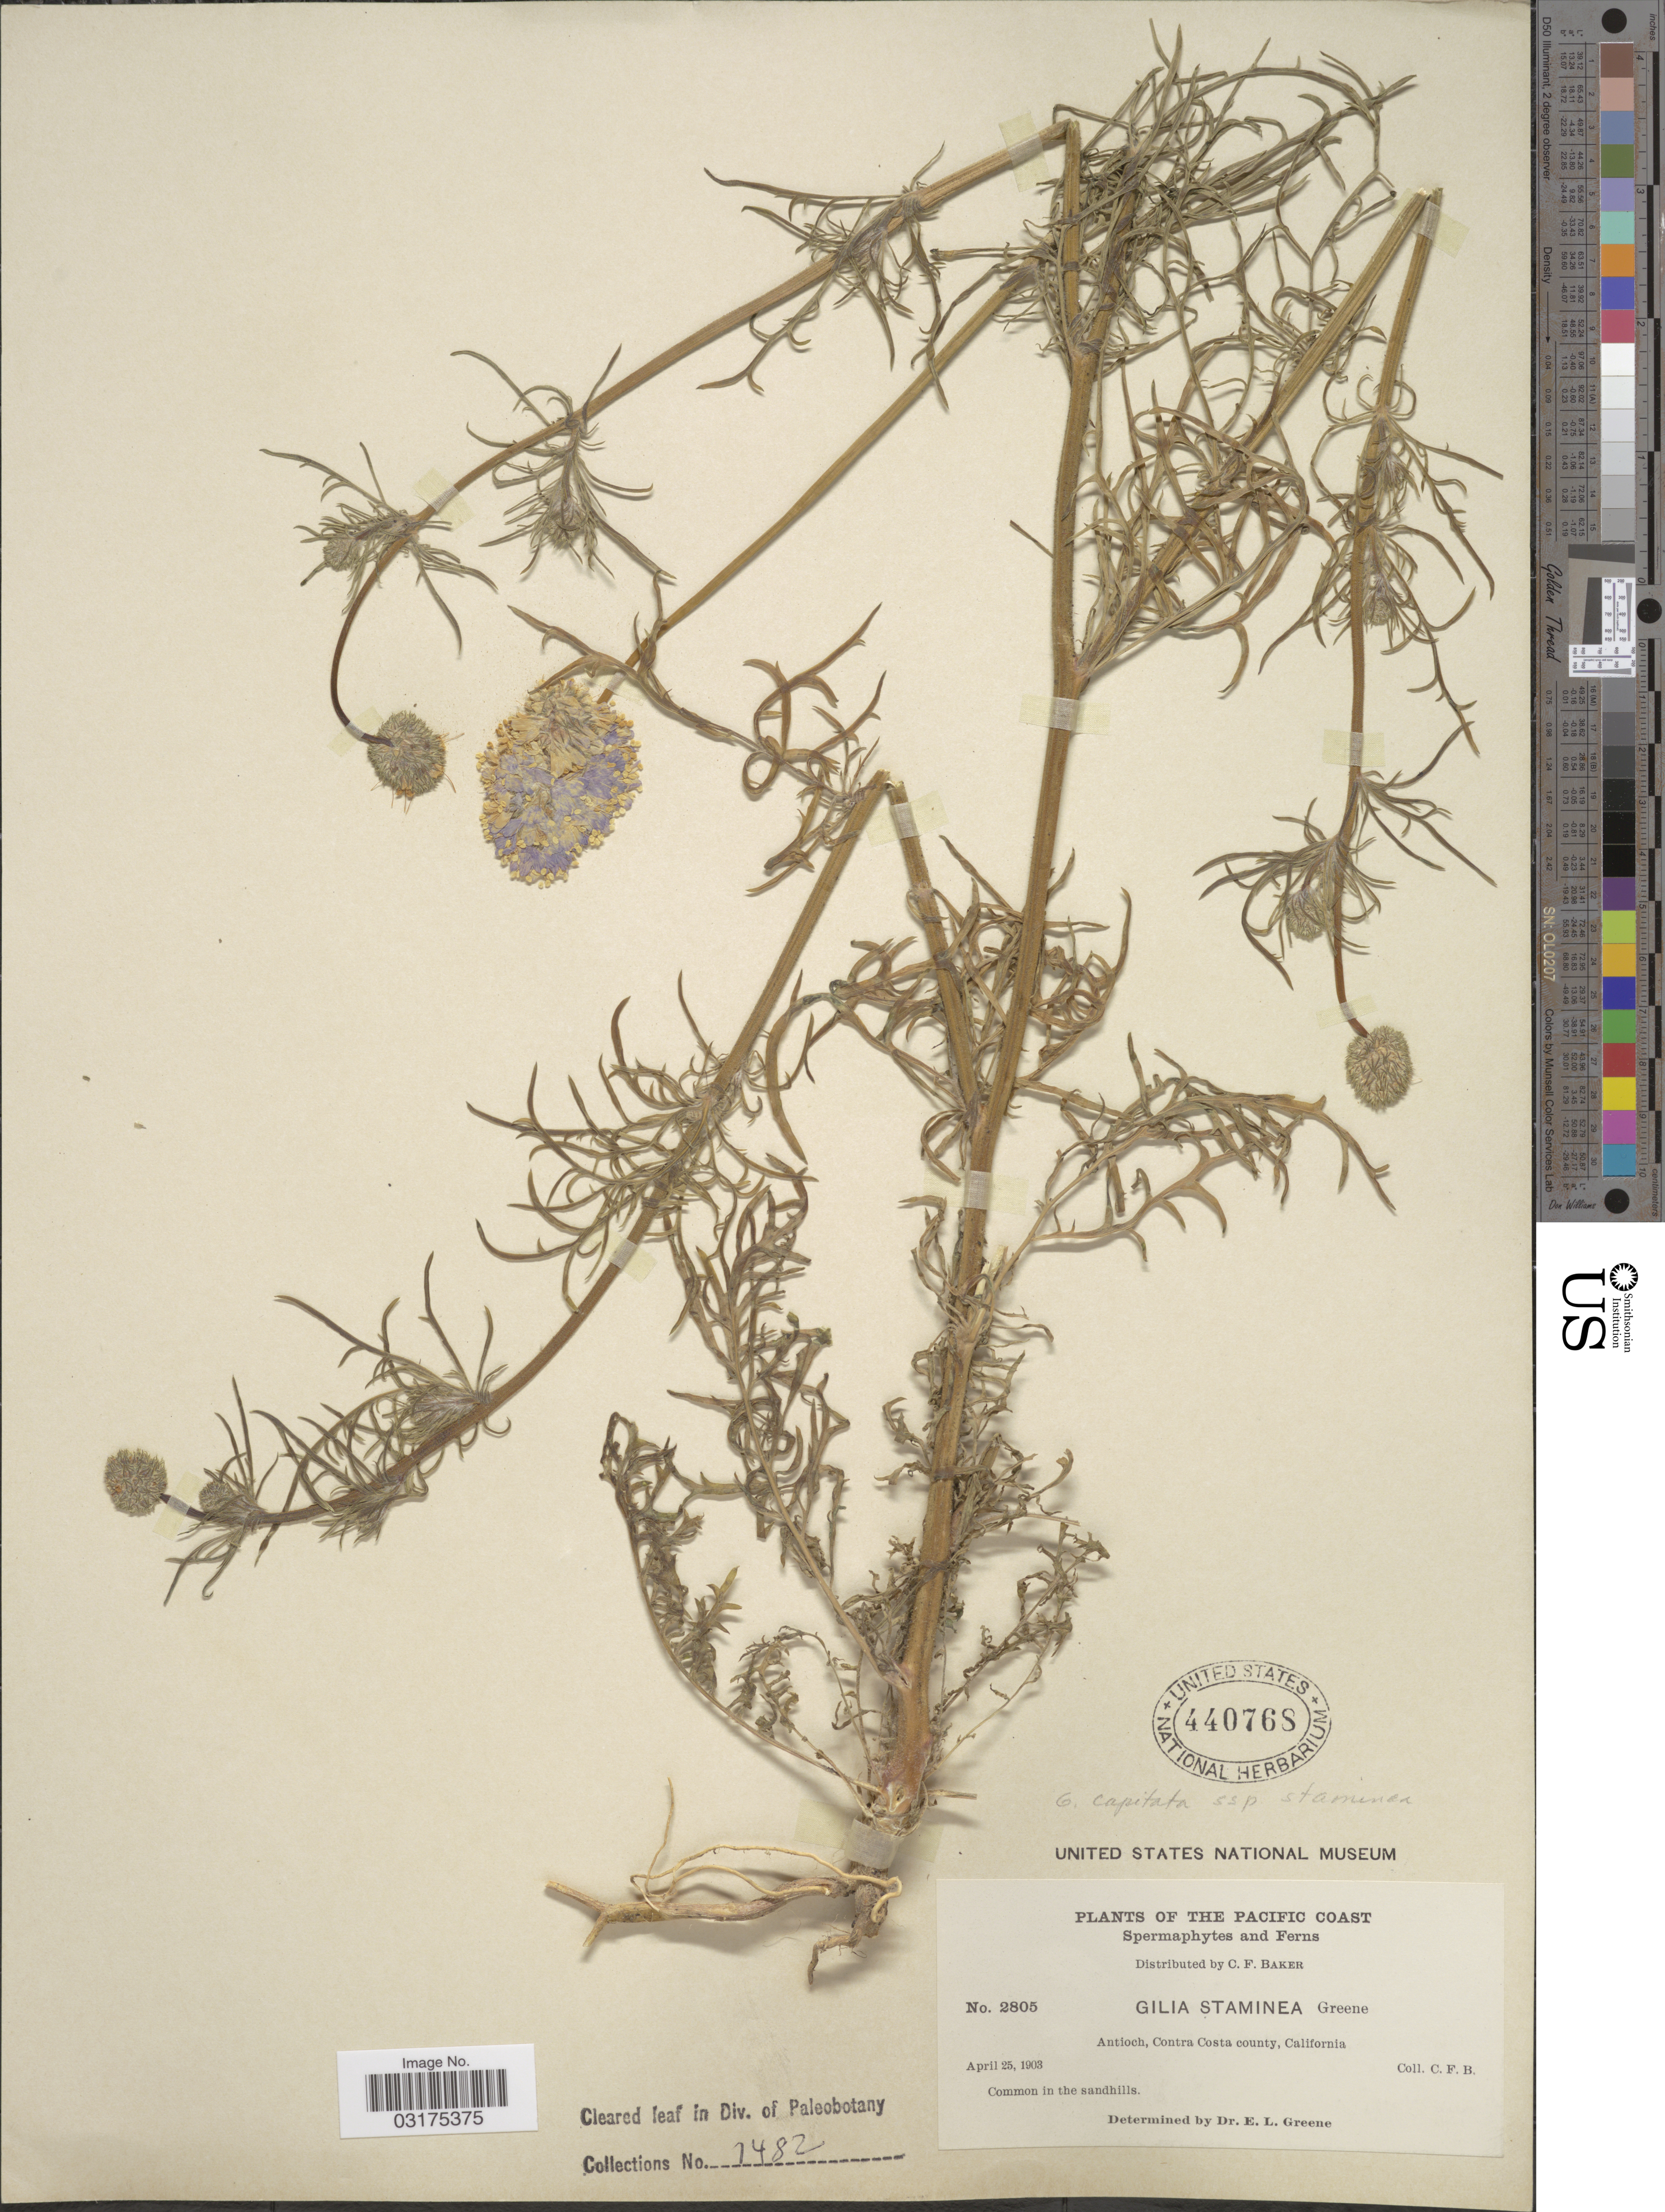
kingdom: Plantae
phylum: Tracheophyta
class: Magnoliopsida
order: Ericales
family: Polemoniaceae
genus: Gilia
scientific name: Gilia capitata subsp. staminea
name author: (Greene) V.E. Grant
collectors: C. F. Baker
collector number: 2805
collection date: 1903-04-25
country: United States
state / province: California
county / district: Contra Costa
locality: The Pacific Coast, Antioch, Contra Costa county.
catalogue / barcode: US 440768